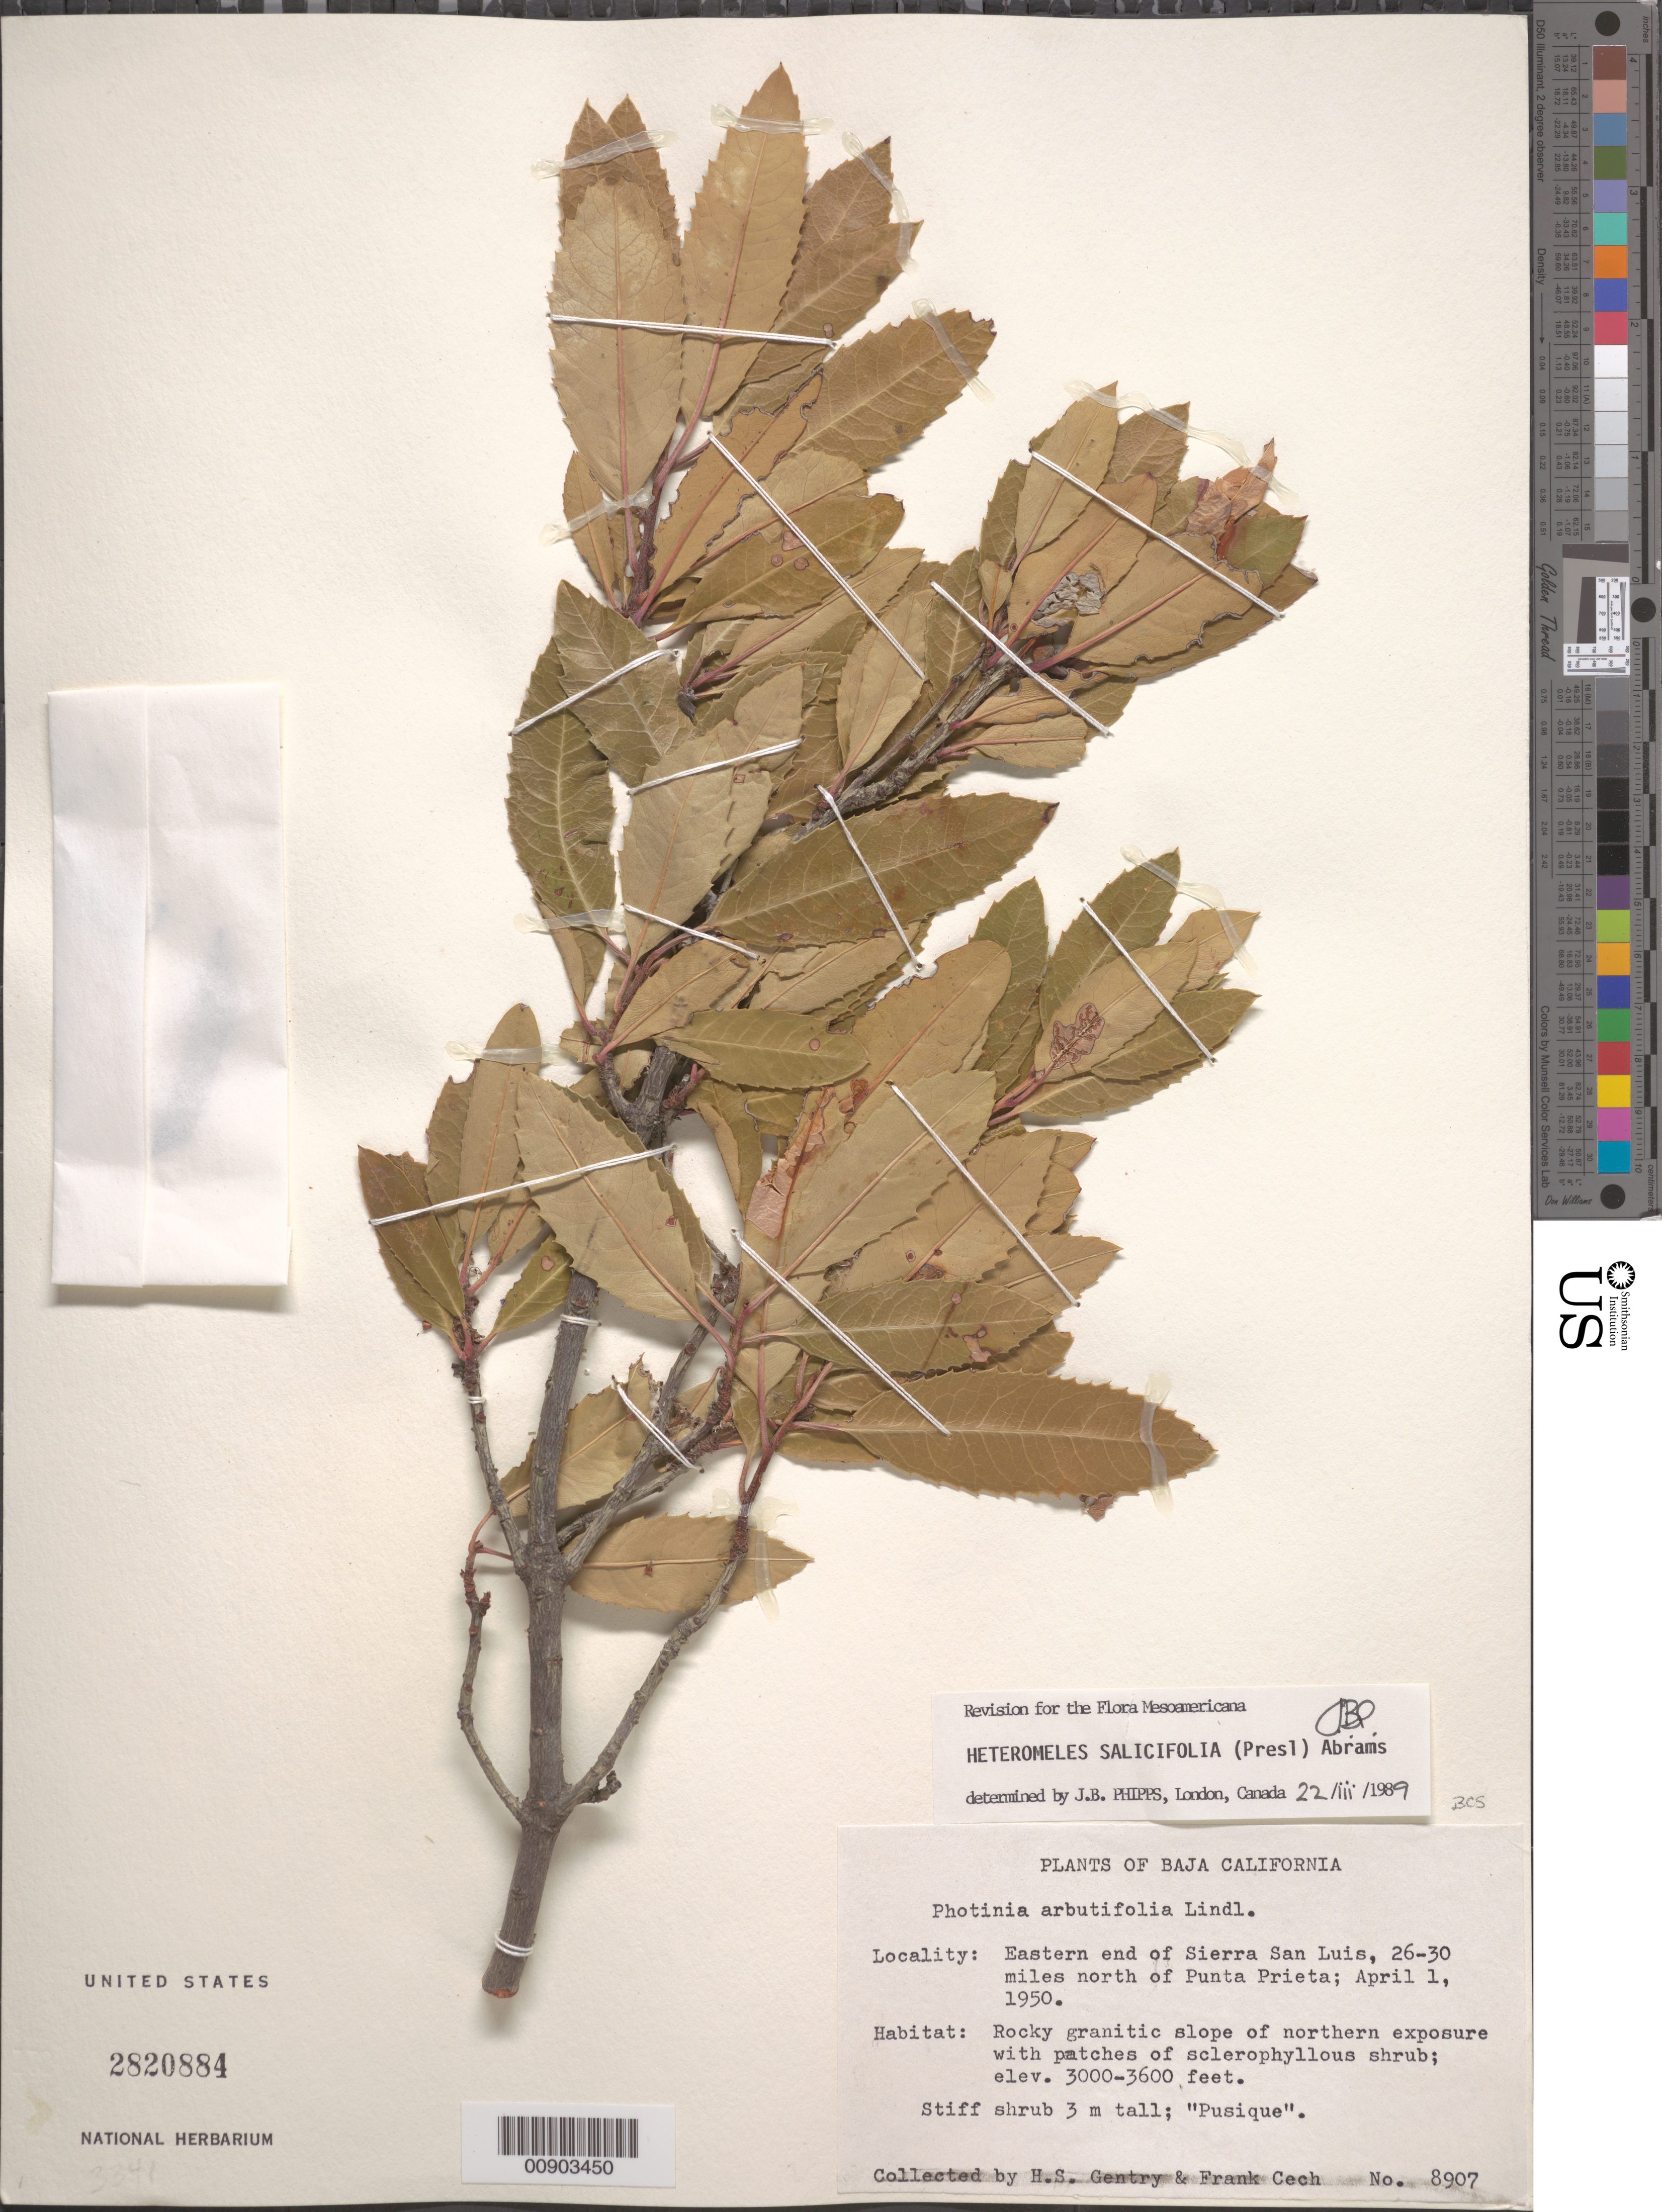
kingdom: Plantae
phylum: Tracheophyta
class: Magnoliopsida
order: Rosales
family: Rosaceae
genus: Heteromeles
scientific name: Heteromeles salicifolia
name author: (C. Presl) Abrams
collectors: H. S. Gentry & F. Cech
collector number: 8907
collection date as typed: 01 Apr 1950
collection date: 1950-04-01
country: Mexico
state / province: Baja California Norte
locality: Eastern end of Sierra San Luis, 26-30 miles north of Punta Prieta.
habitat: Rocky granitic slope of northern exposure with patches of sclerophyllous shrub.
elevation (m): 914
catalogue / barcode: US 2820884